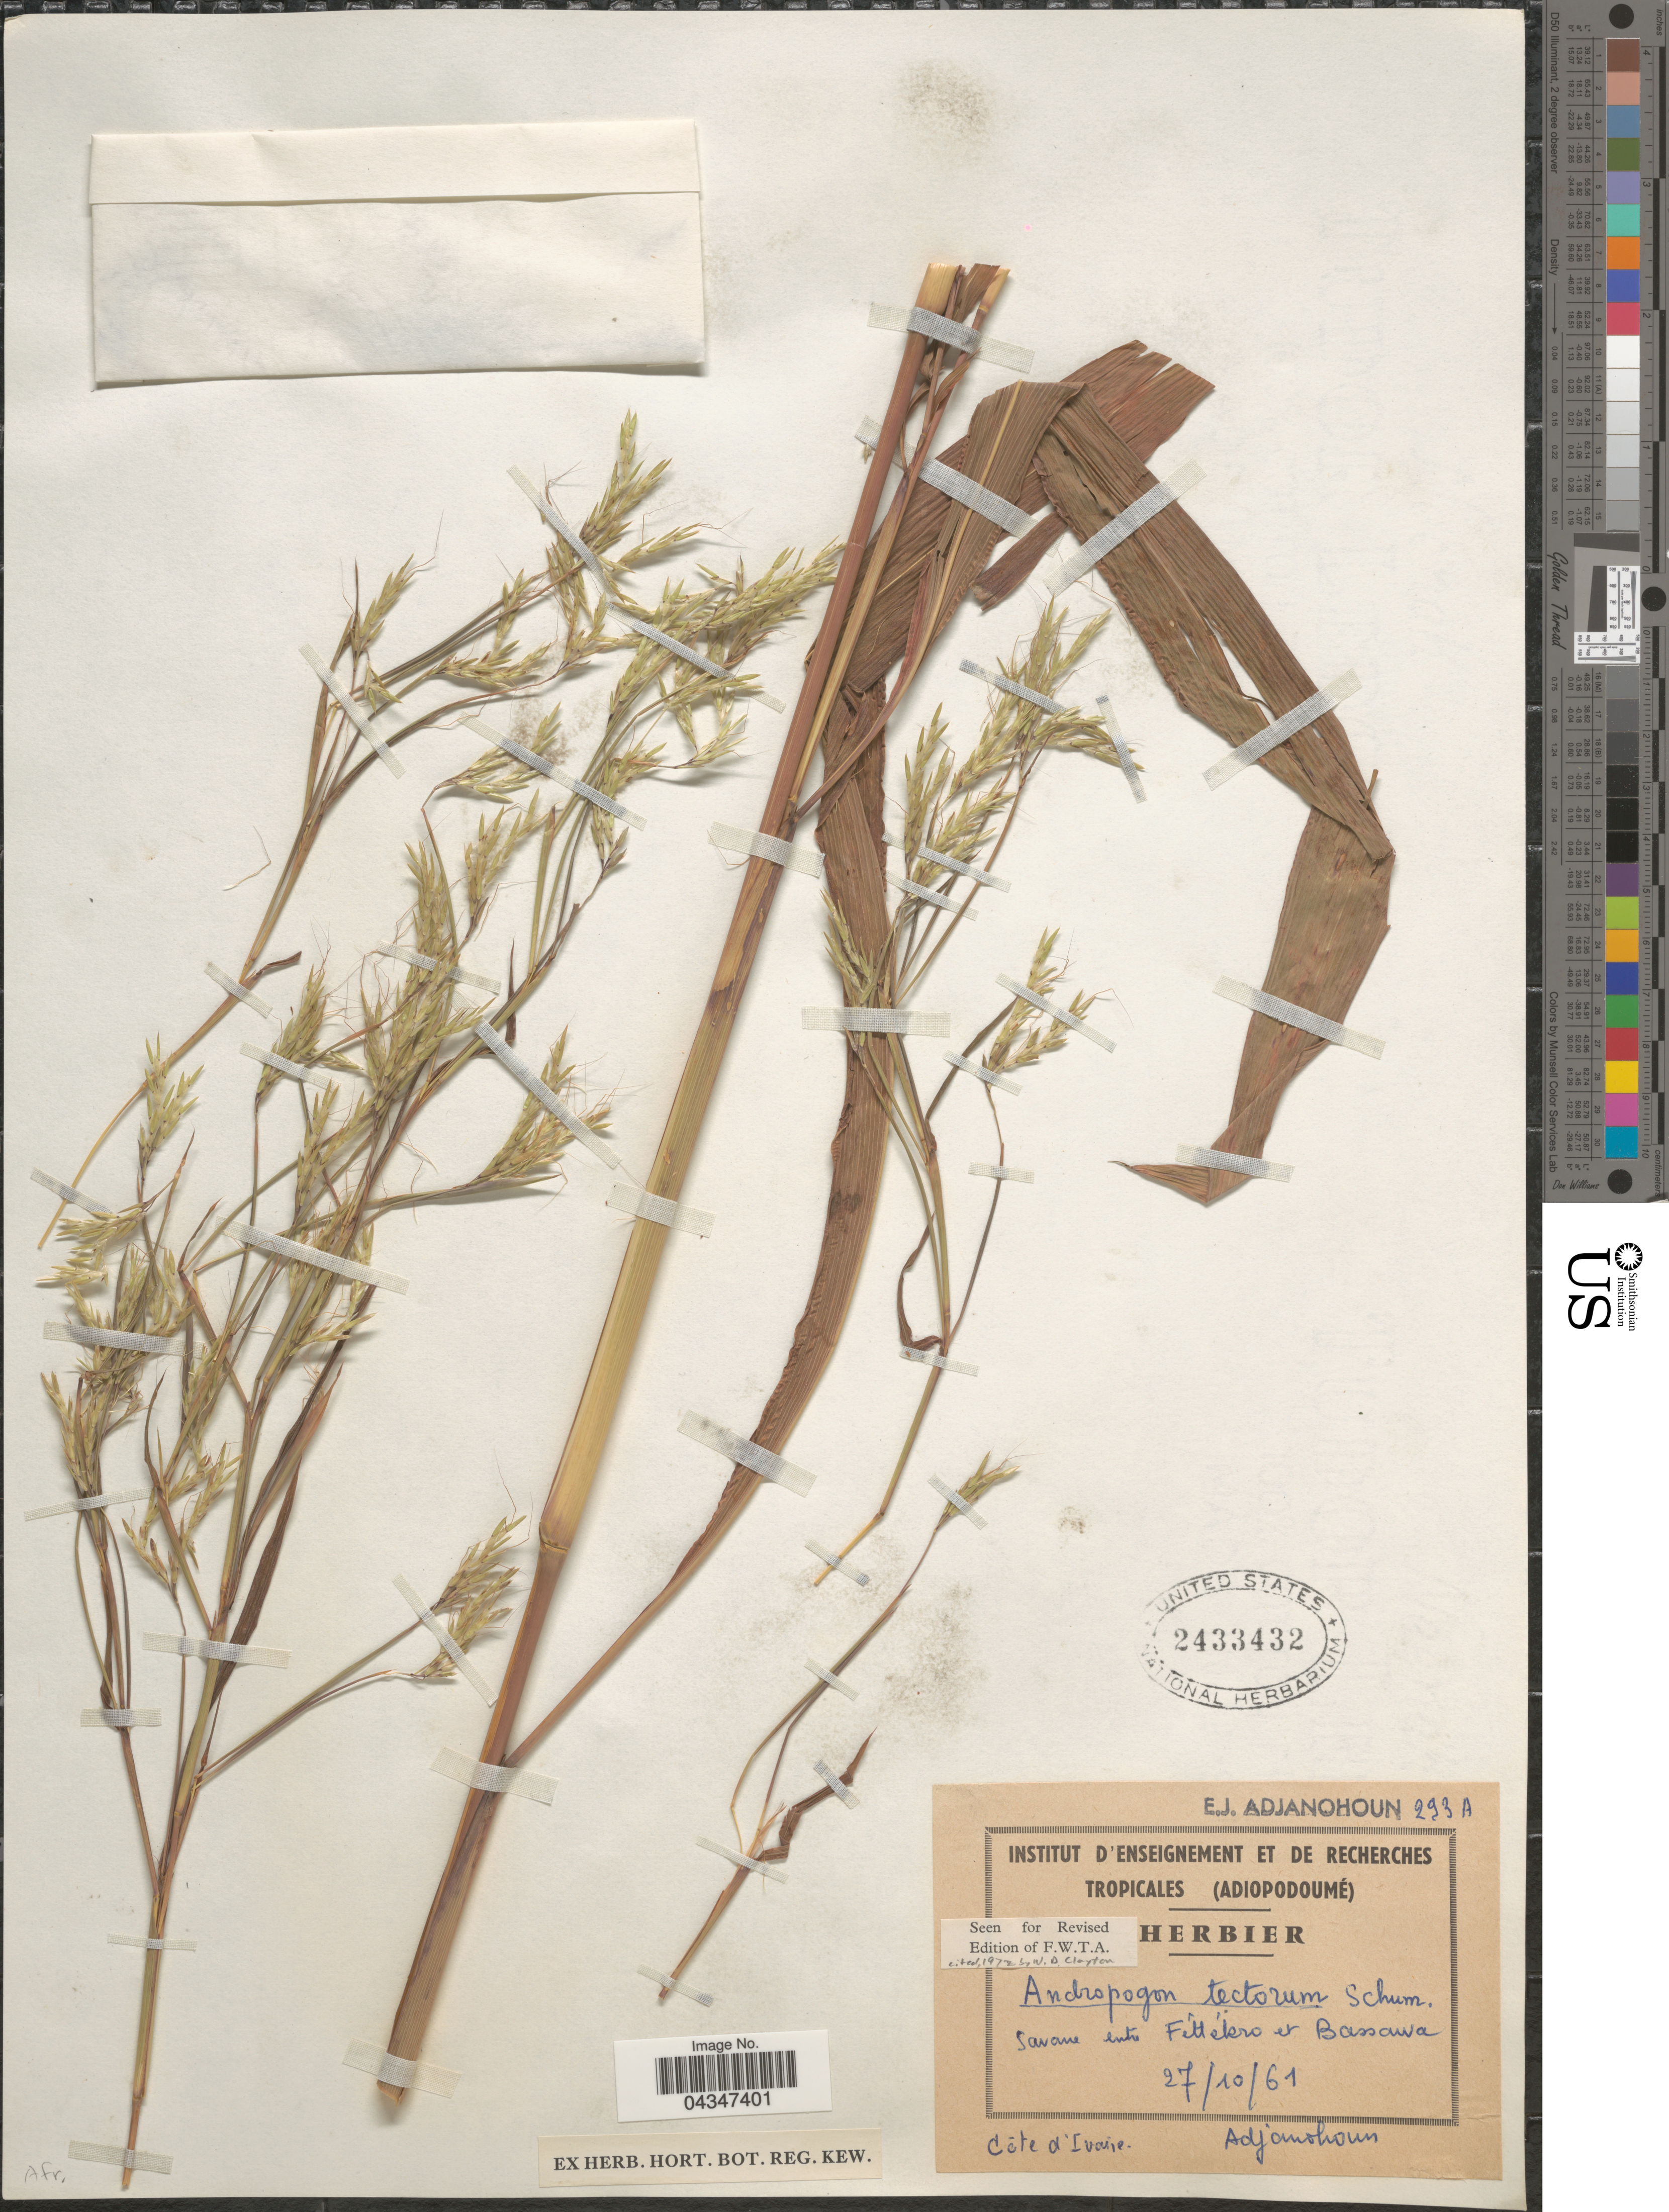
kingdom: Plantae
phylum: Tracheophyta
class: Liliopsida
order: Poales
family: Poaceae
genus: Andropogon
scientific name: Andropogon tectorum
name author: Schumach. & Thonn.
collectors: E. Adjanohoun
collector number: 293A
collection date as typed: Transcribed d/m/y: 27/10/61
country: Ivory Coast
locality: Savane entre Féttékro et Bassawa. Cote d'Ivoire.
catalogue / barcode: US 2433432